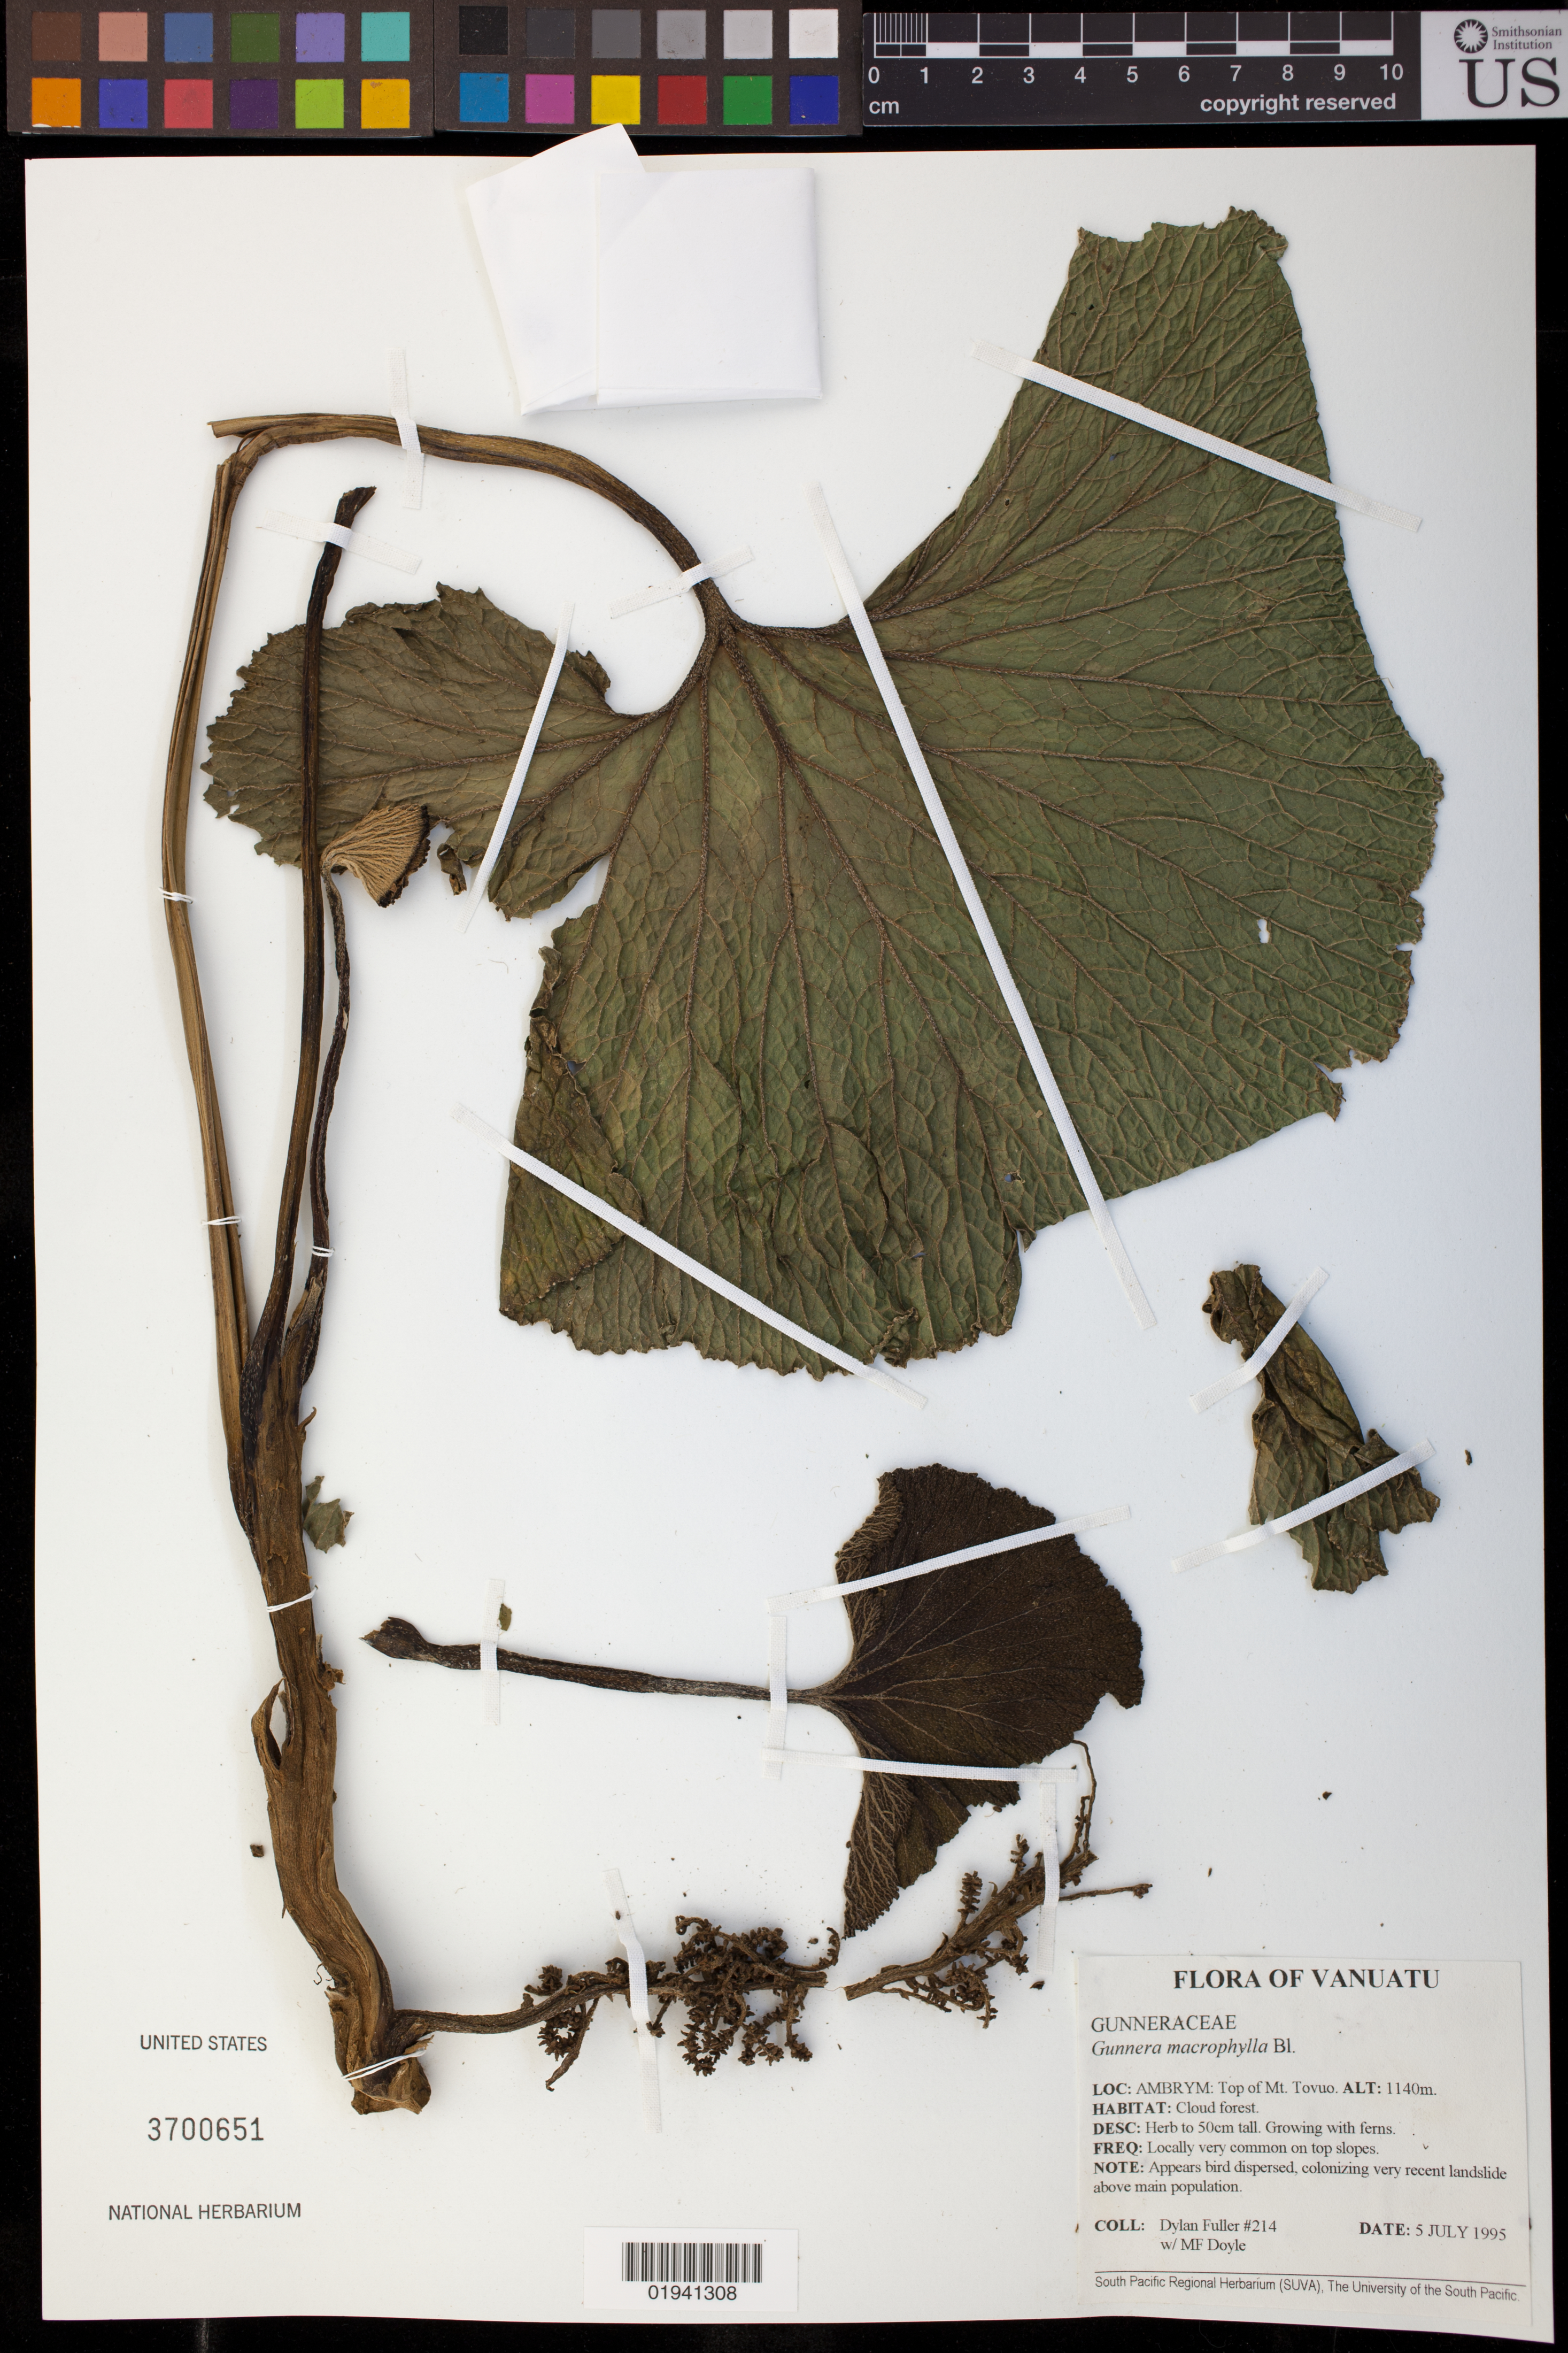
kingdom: Plantae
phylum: Tracheophyta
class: Magnoliopsida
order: Gunnerales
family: Gunneraceae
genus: Gunnera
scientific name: Gunnera macrophylla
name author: Blume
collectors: D. X. Fuller & M. Doyle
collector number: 214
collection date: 1995-07-05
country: Vanuatu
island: Ambrym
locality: Trail to top of Mt. Tovou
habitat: Cloud forest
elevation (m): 1140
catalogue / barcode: US 3700651